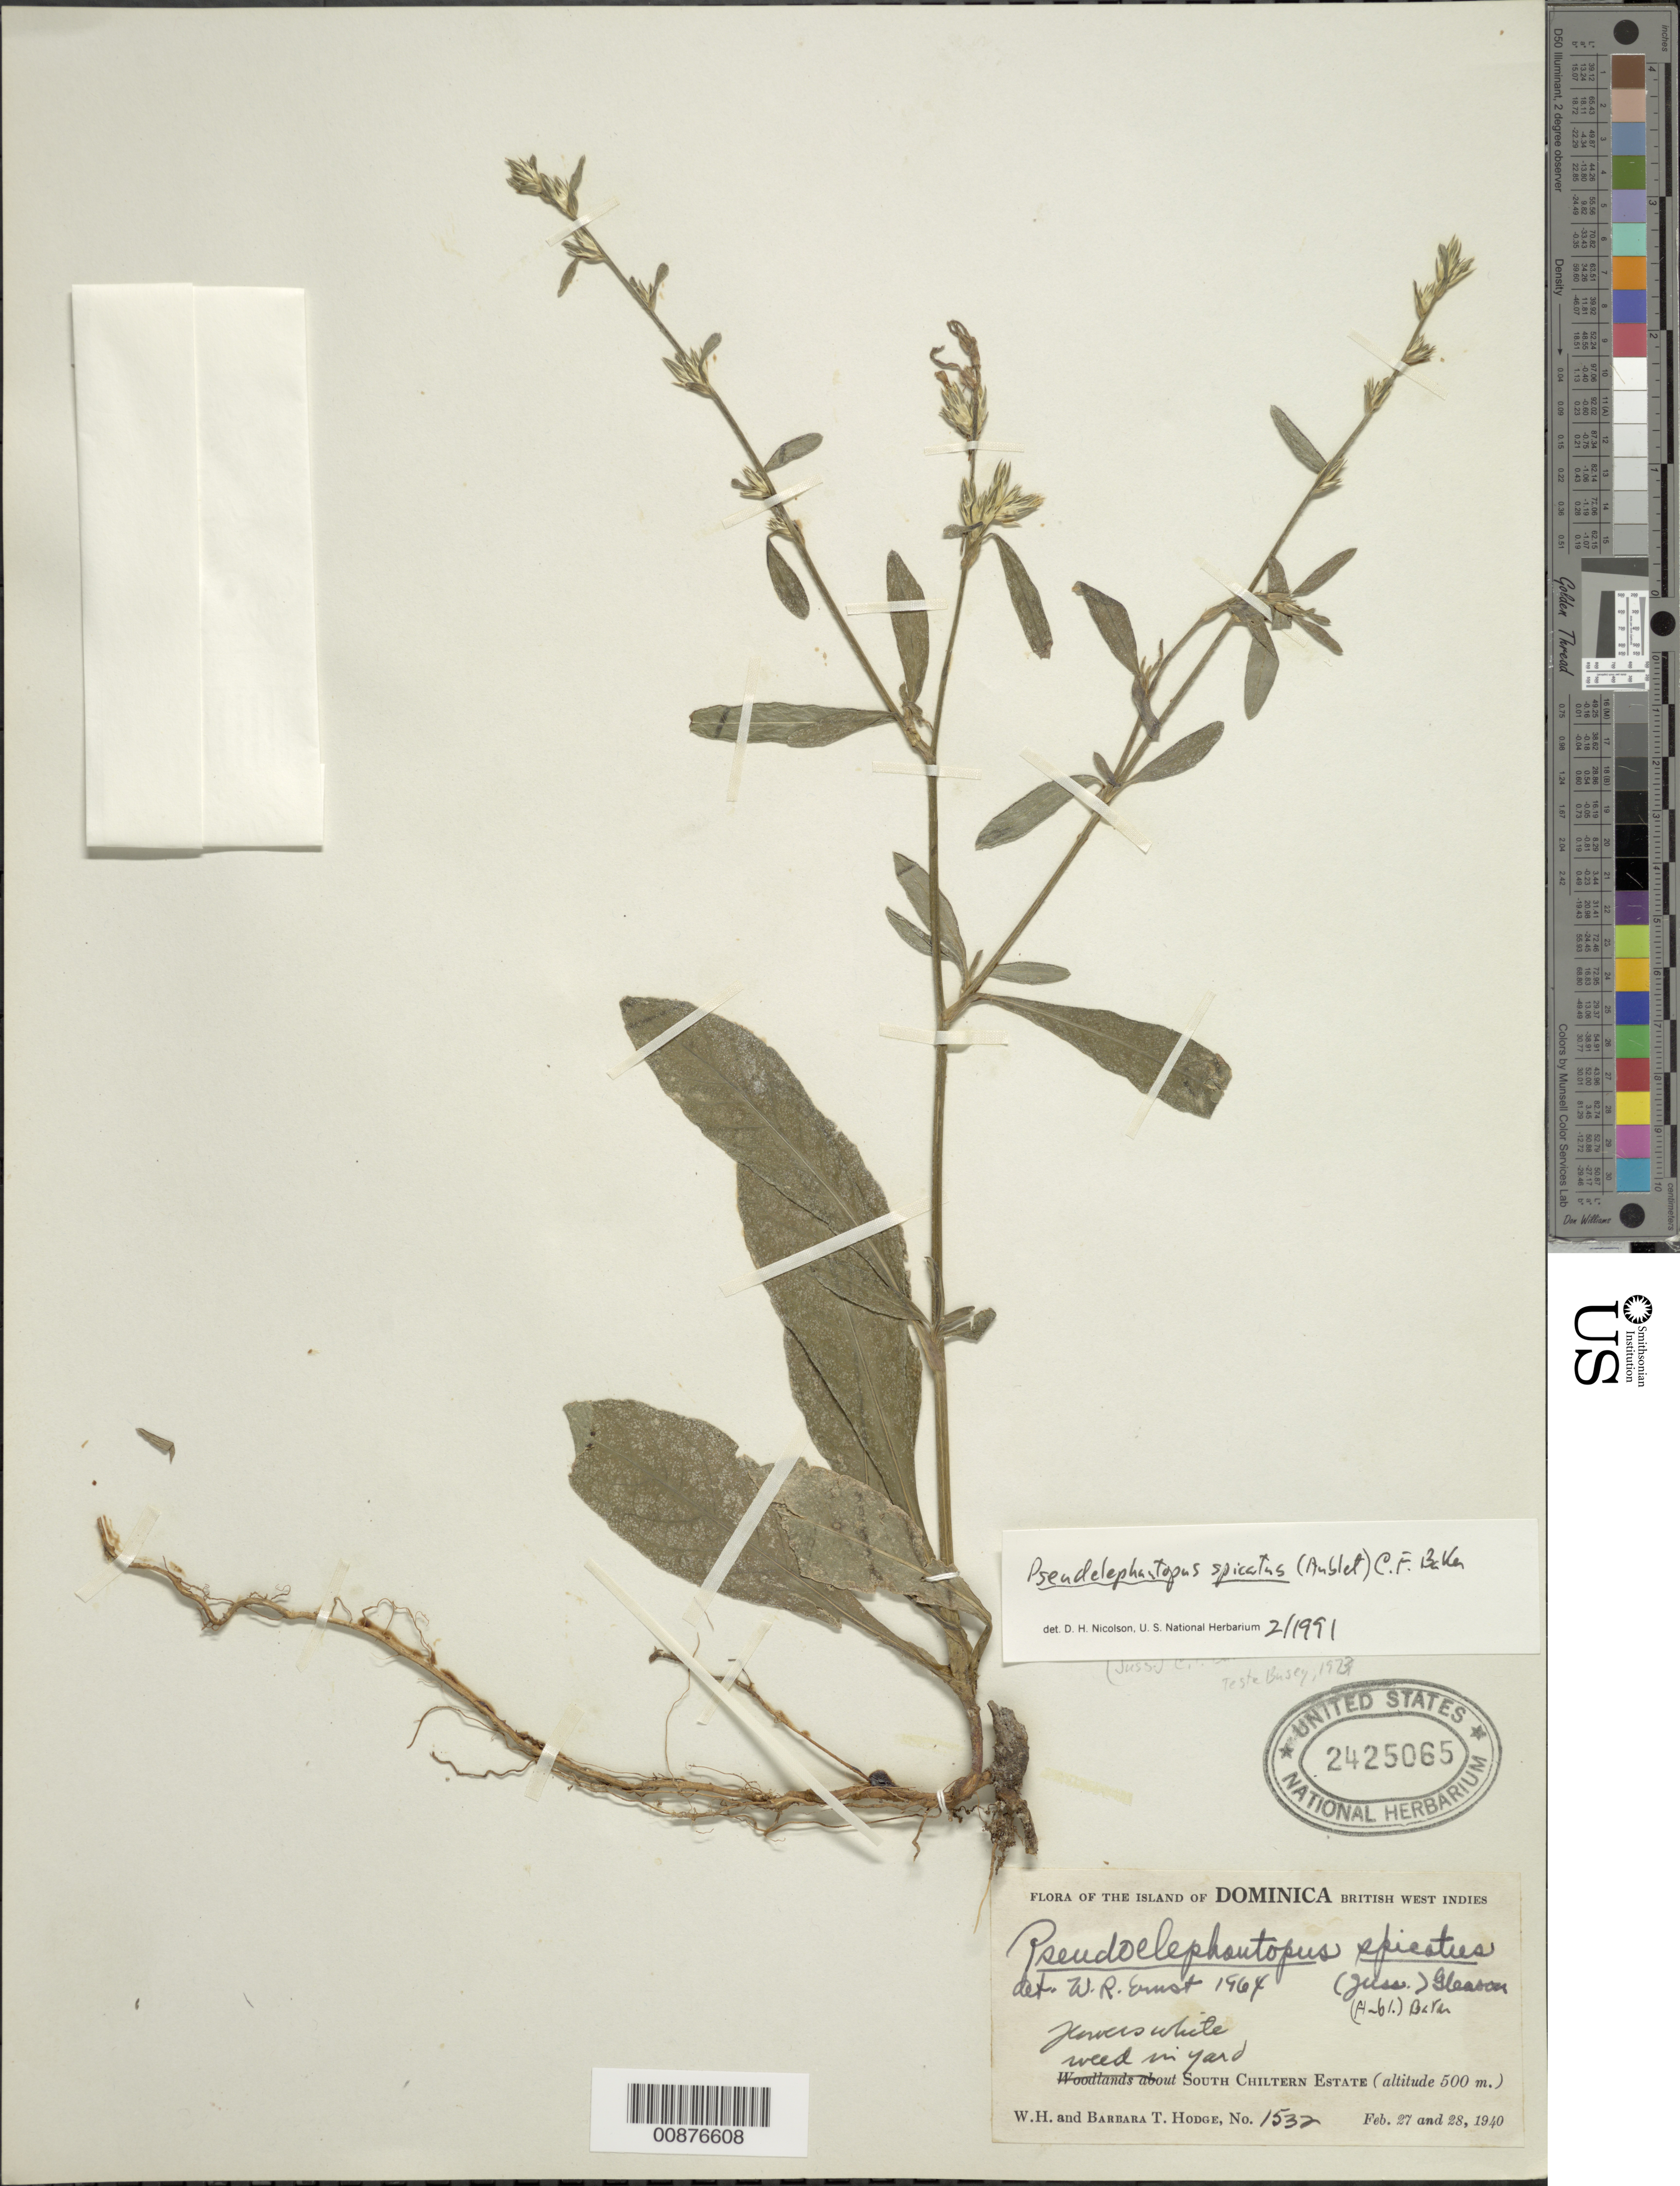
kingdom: Plantae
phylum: Tracheophyta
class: Magnoliopsida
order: Asterales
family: Asteraceae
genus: Pseudelephantopus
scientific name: Pseudelephantopus spicatus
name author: (Juss. ex Aubl.) C.F. Baker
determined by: Ernst, W. R., (US), NMNH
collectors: W. Hodge & B. Hodge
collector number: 1532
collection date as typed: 27 Feb 1940 to 28 Feb 1940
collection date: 1940-02-27/1940-02-28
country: Dominica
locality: South Chiltern Estate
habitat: In yard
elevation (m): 500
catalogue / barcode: US 2425065